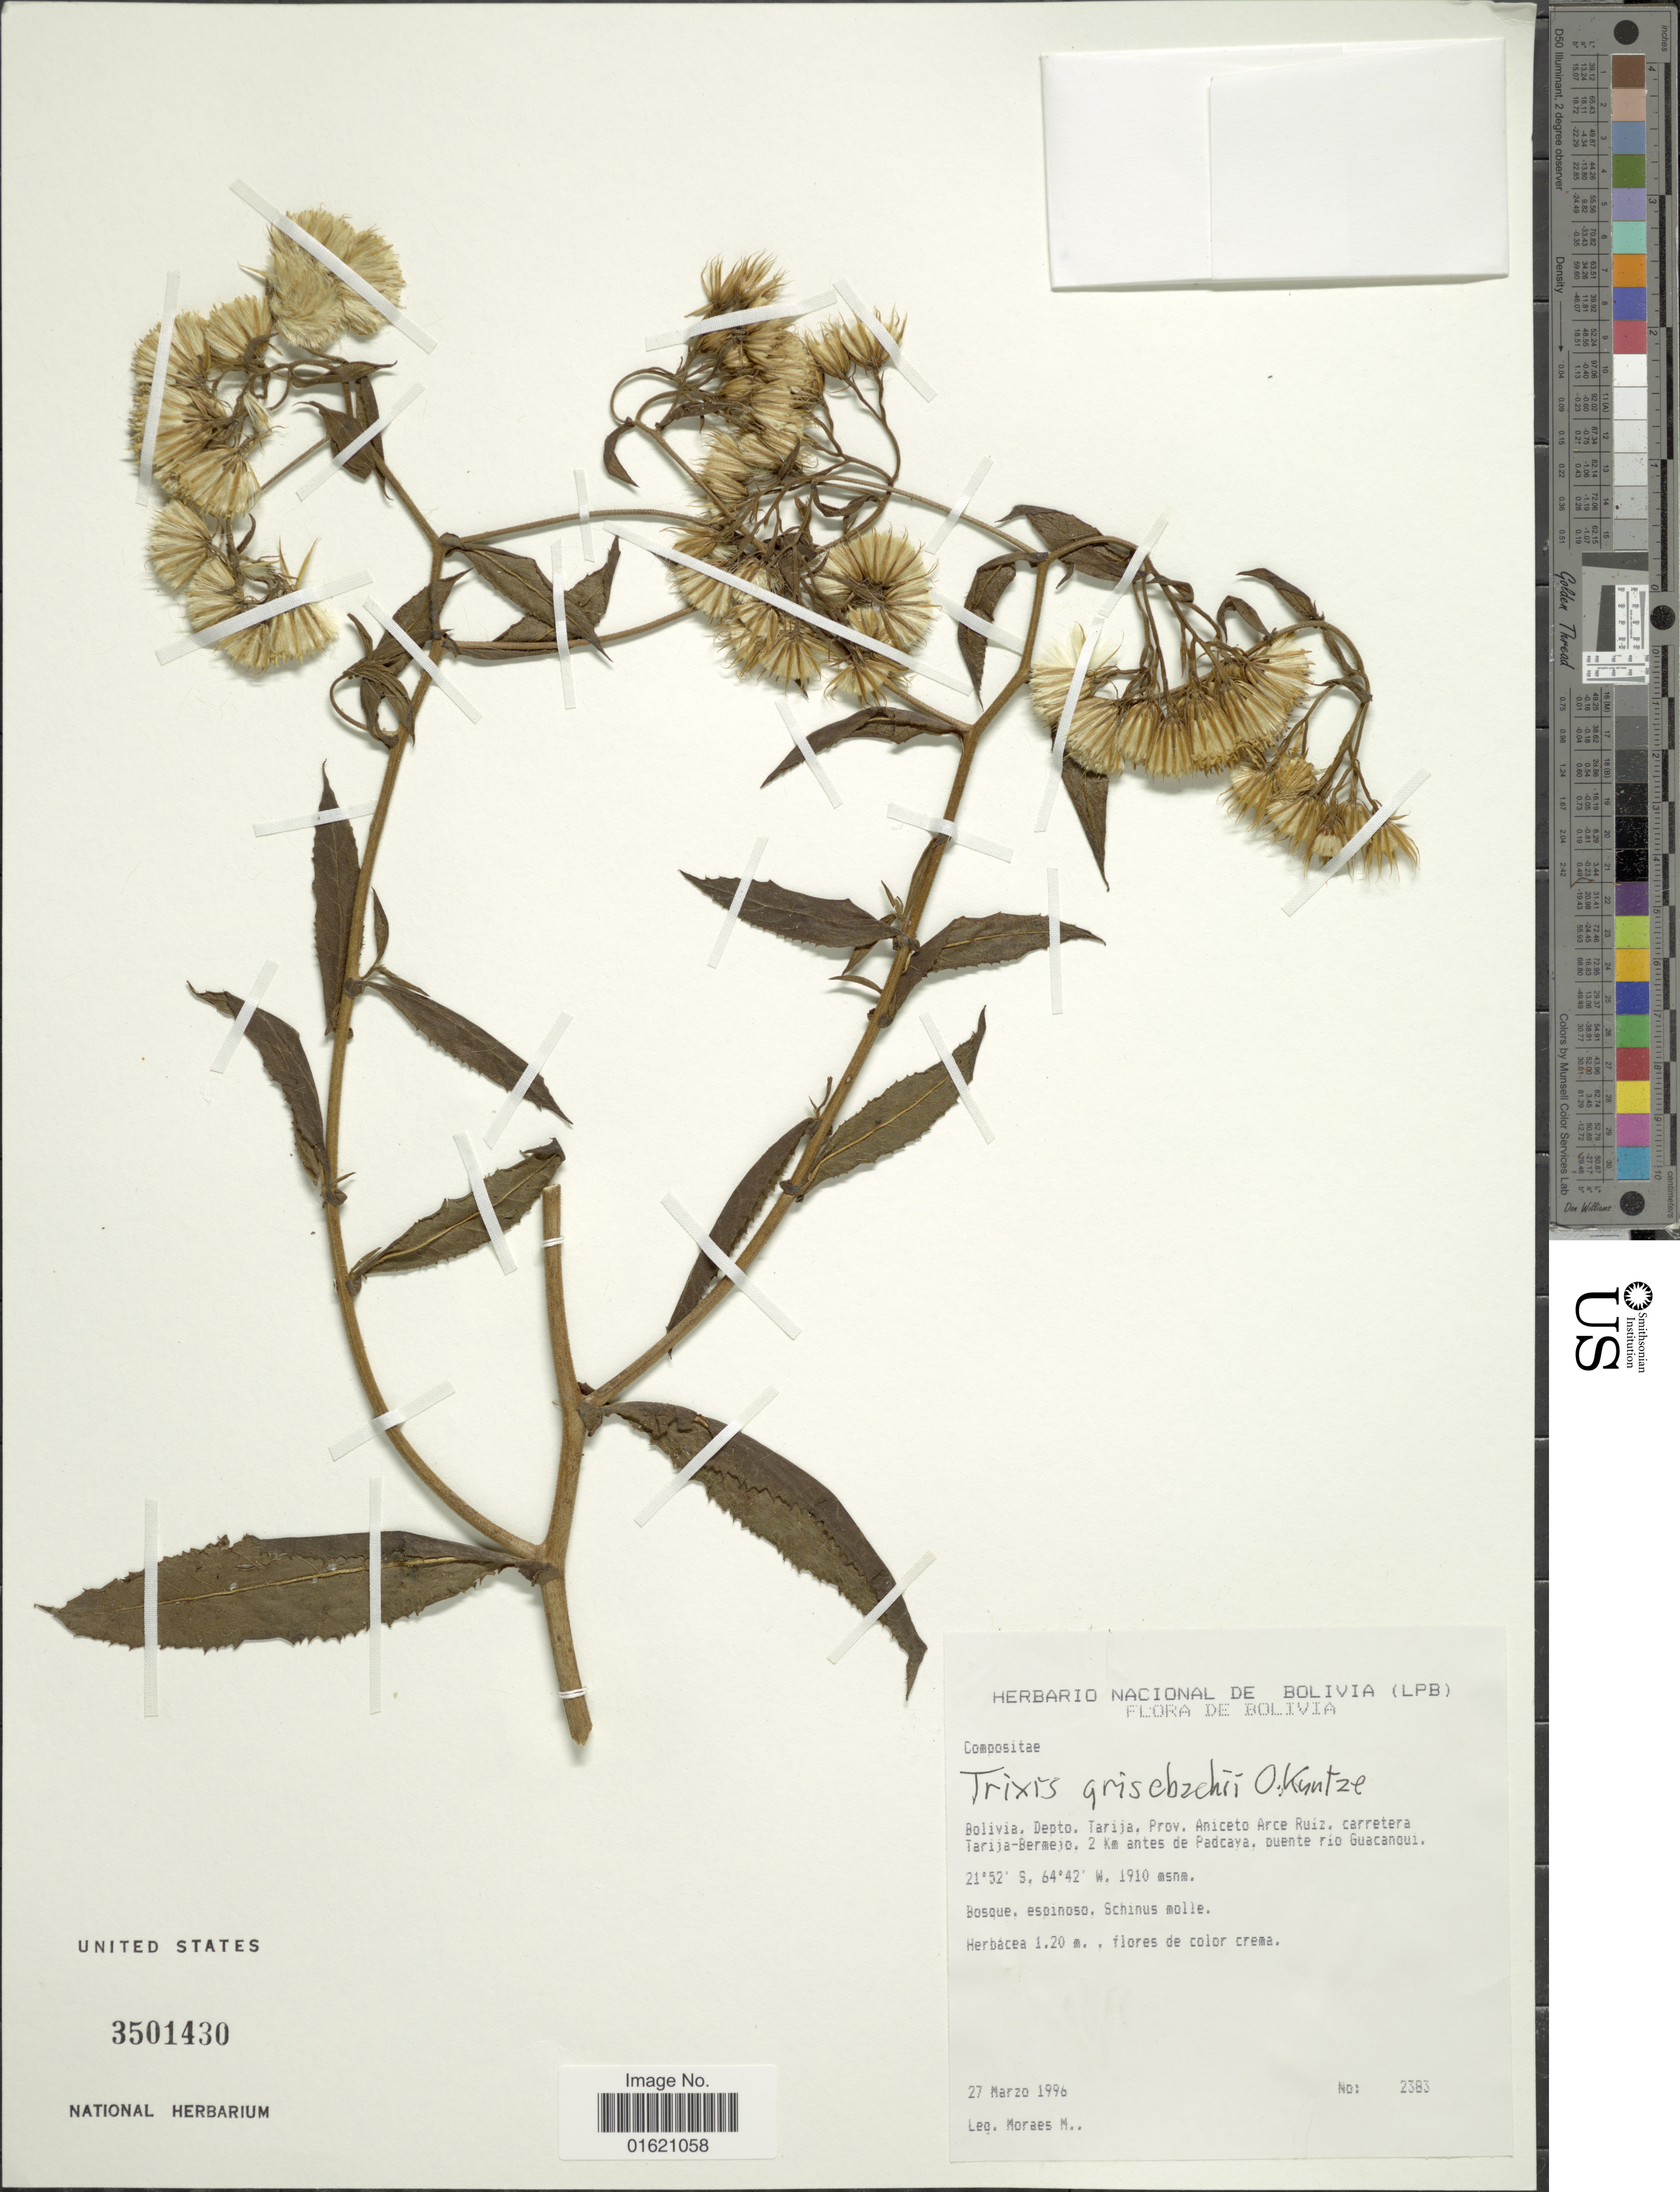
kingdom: Plantae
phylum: Tracheophyta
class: Magnoliopsida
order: Asterales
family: Asteraceae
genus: Trixis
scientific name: Trixis grisebachii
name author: Kuntze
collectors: M. Moraes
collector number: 2383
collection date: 1996-03-27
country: Bolivia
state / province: Tarija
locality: Prov. Aniceto Arce Ruiz, carretera Tarija-Bermejo, 2 Km antes de Padcaya, puento rio Guacanqui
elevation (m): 1910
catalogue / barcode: US 3501430